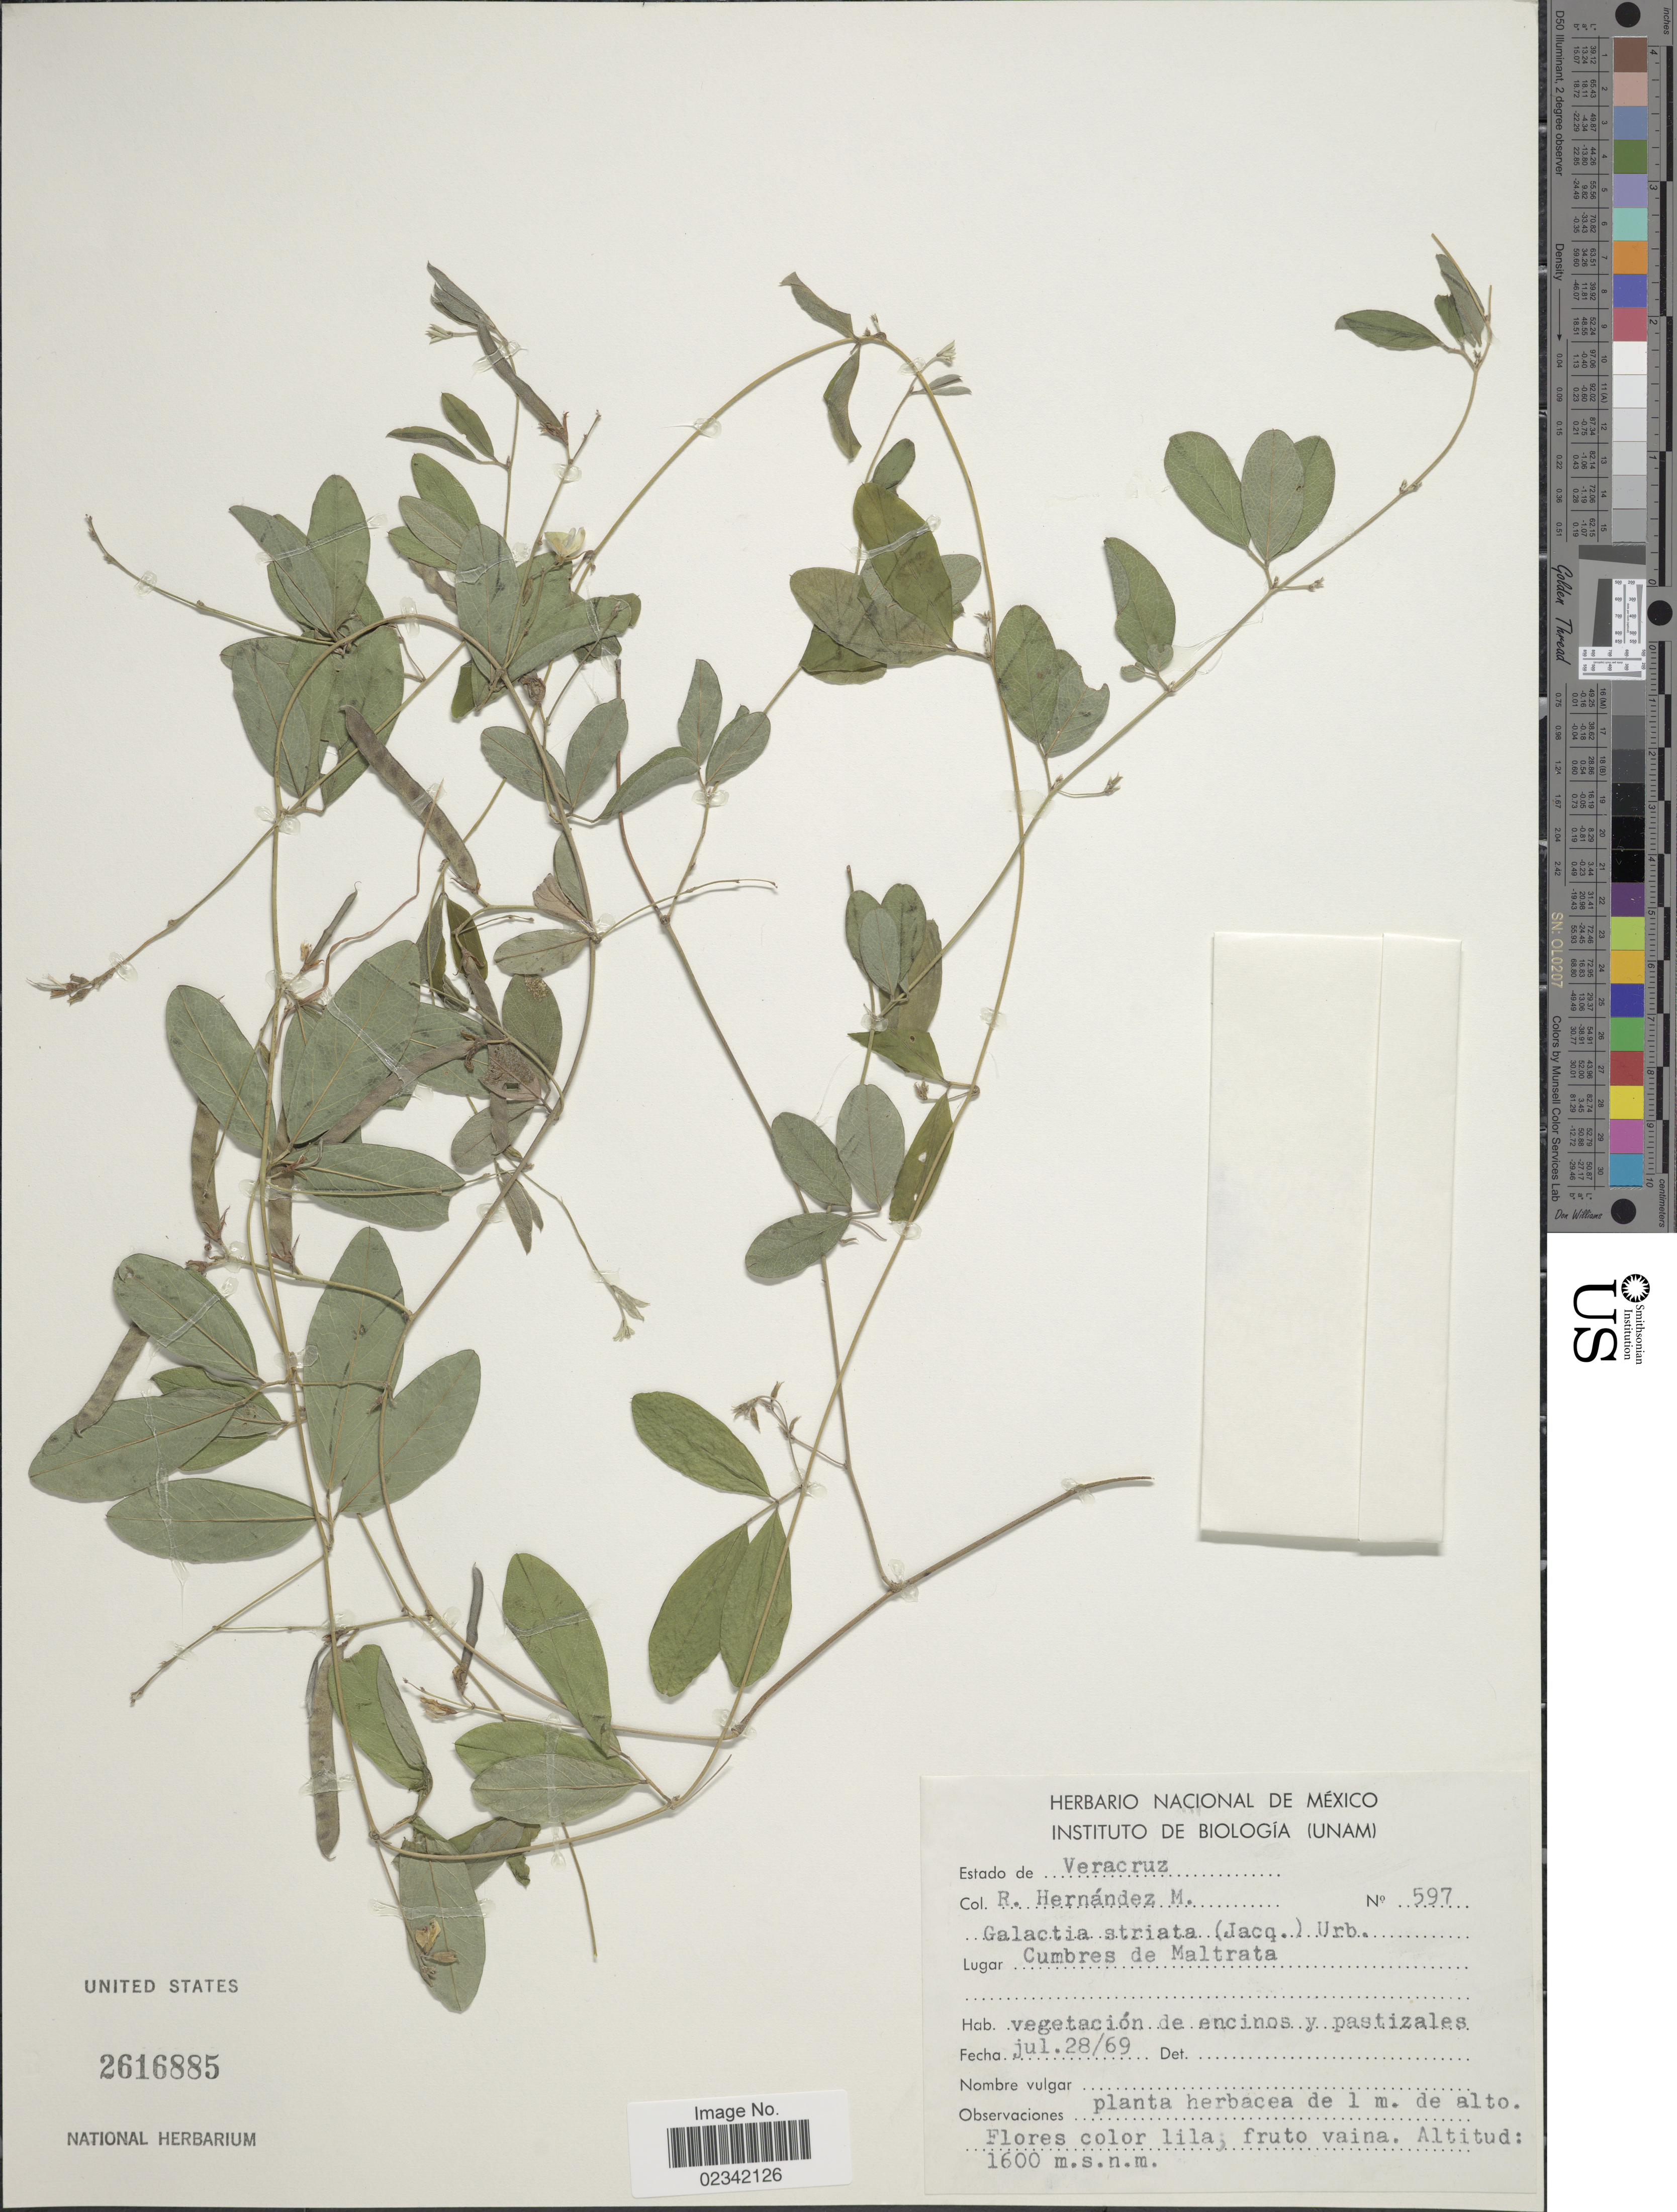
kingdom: Plantae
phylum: Tracheophyta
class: Magnoliopsida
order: Fabales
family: Fabaceae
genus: Galactia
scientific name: Galactia striata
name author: (Jacq.) Urb.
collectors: R. Hernández M.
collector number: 597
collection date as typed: Transcribed d/m/y: 28/7/69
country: Mexico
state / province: Veracruz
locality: Estado de Veracruz, Cumbres de Maltrata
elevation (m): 1600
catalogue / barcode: US 2616885